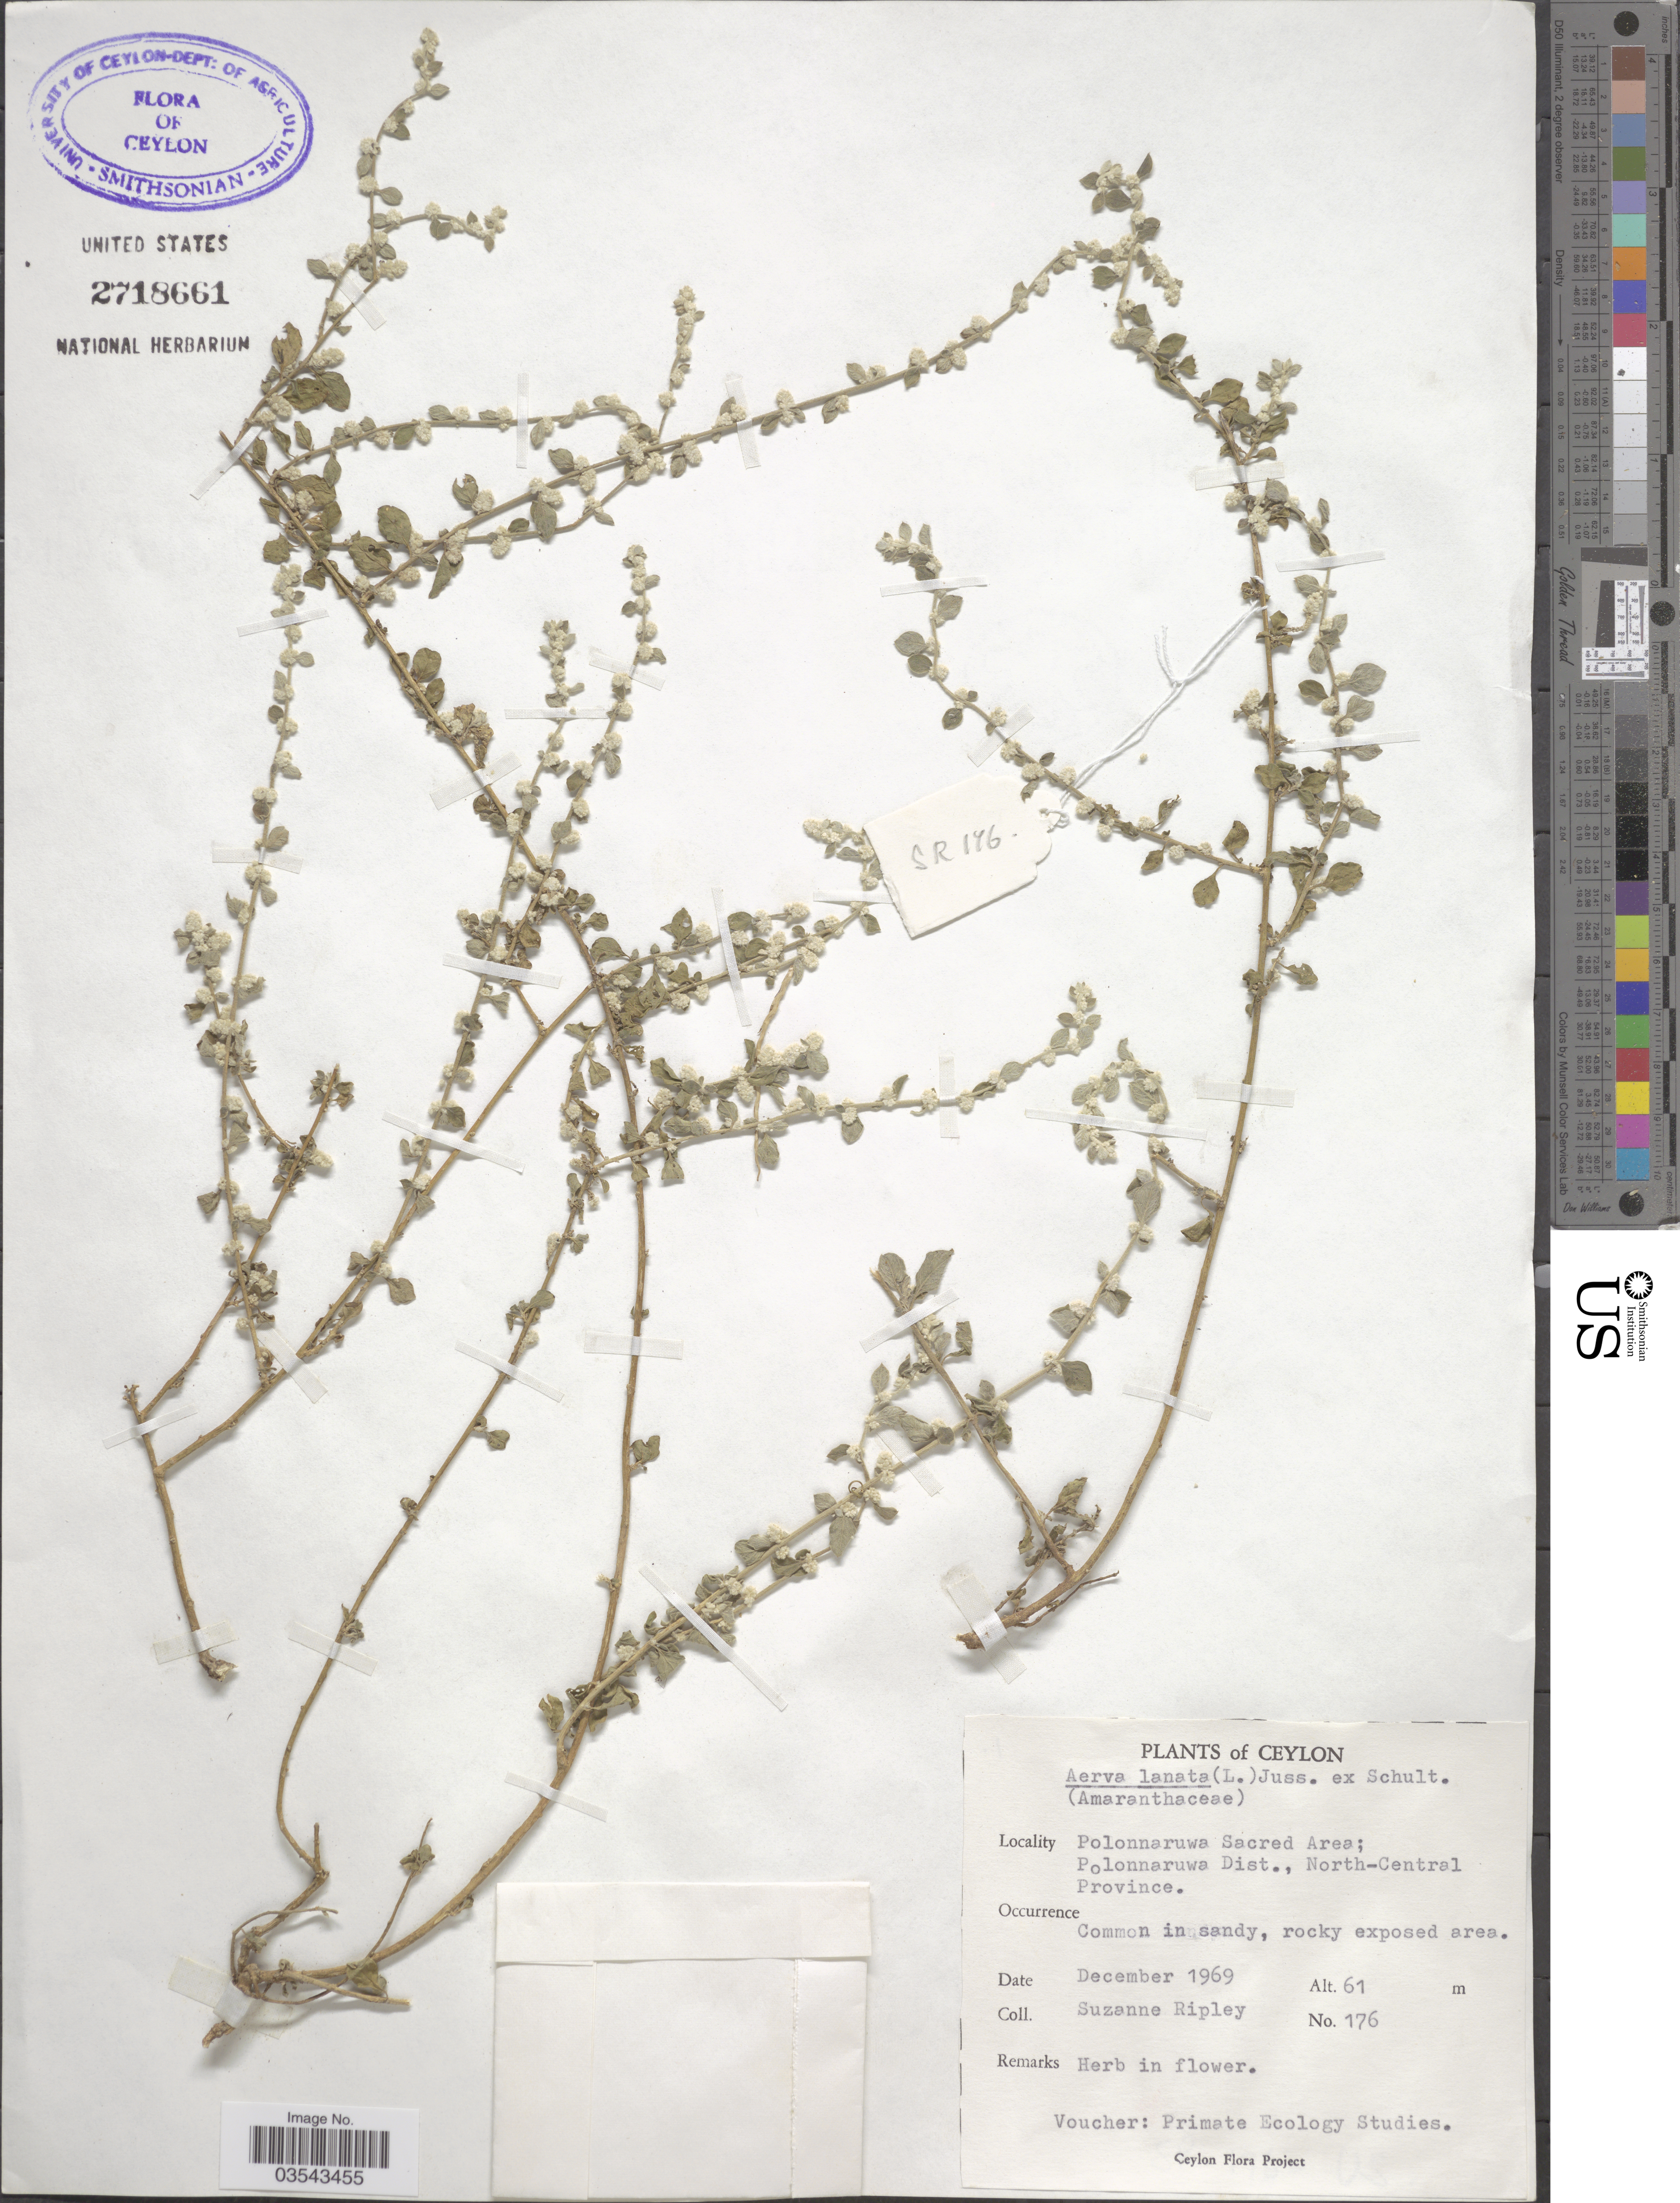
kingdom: Plantae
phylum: Tracheophyta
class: Magnoliopsida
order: Caryophyllales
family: Amaranthaceae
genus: Ouret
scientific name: Ouret lanata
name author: (L.) Kuntze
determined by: U.S. National Herbarium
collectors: S. Ripley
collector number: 176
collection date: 1969-12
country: Sri Lanka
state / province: North Central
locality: Ceylon. Polonnaruwa Sacred Area; Polonnaruwa Dist.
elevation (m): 61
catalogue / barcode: US 2718661